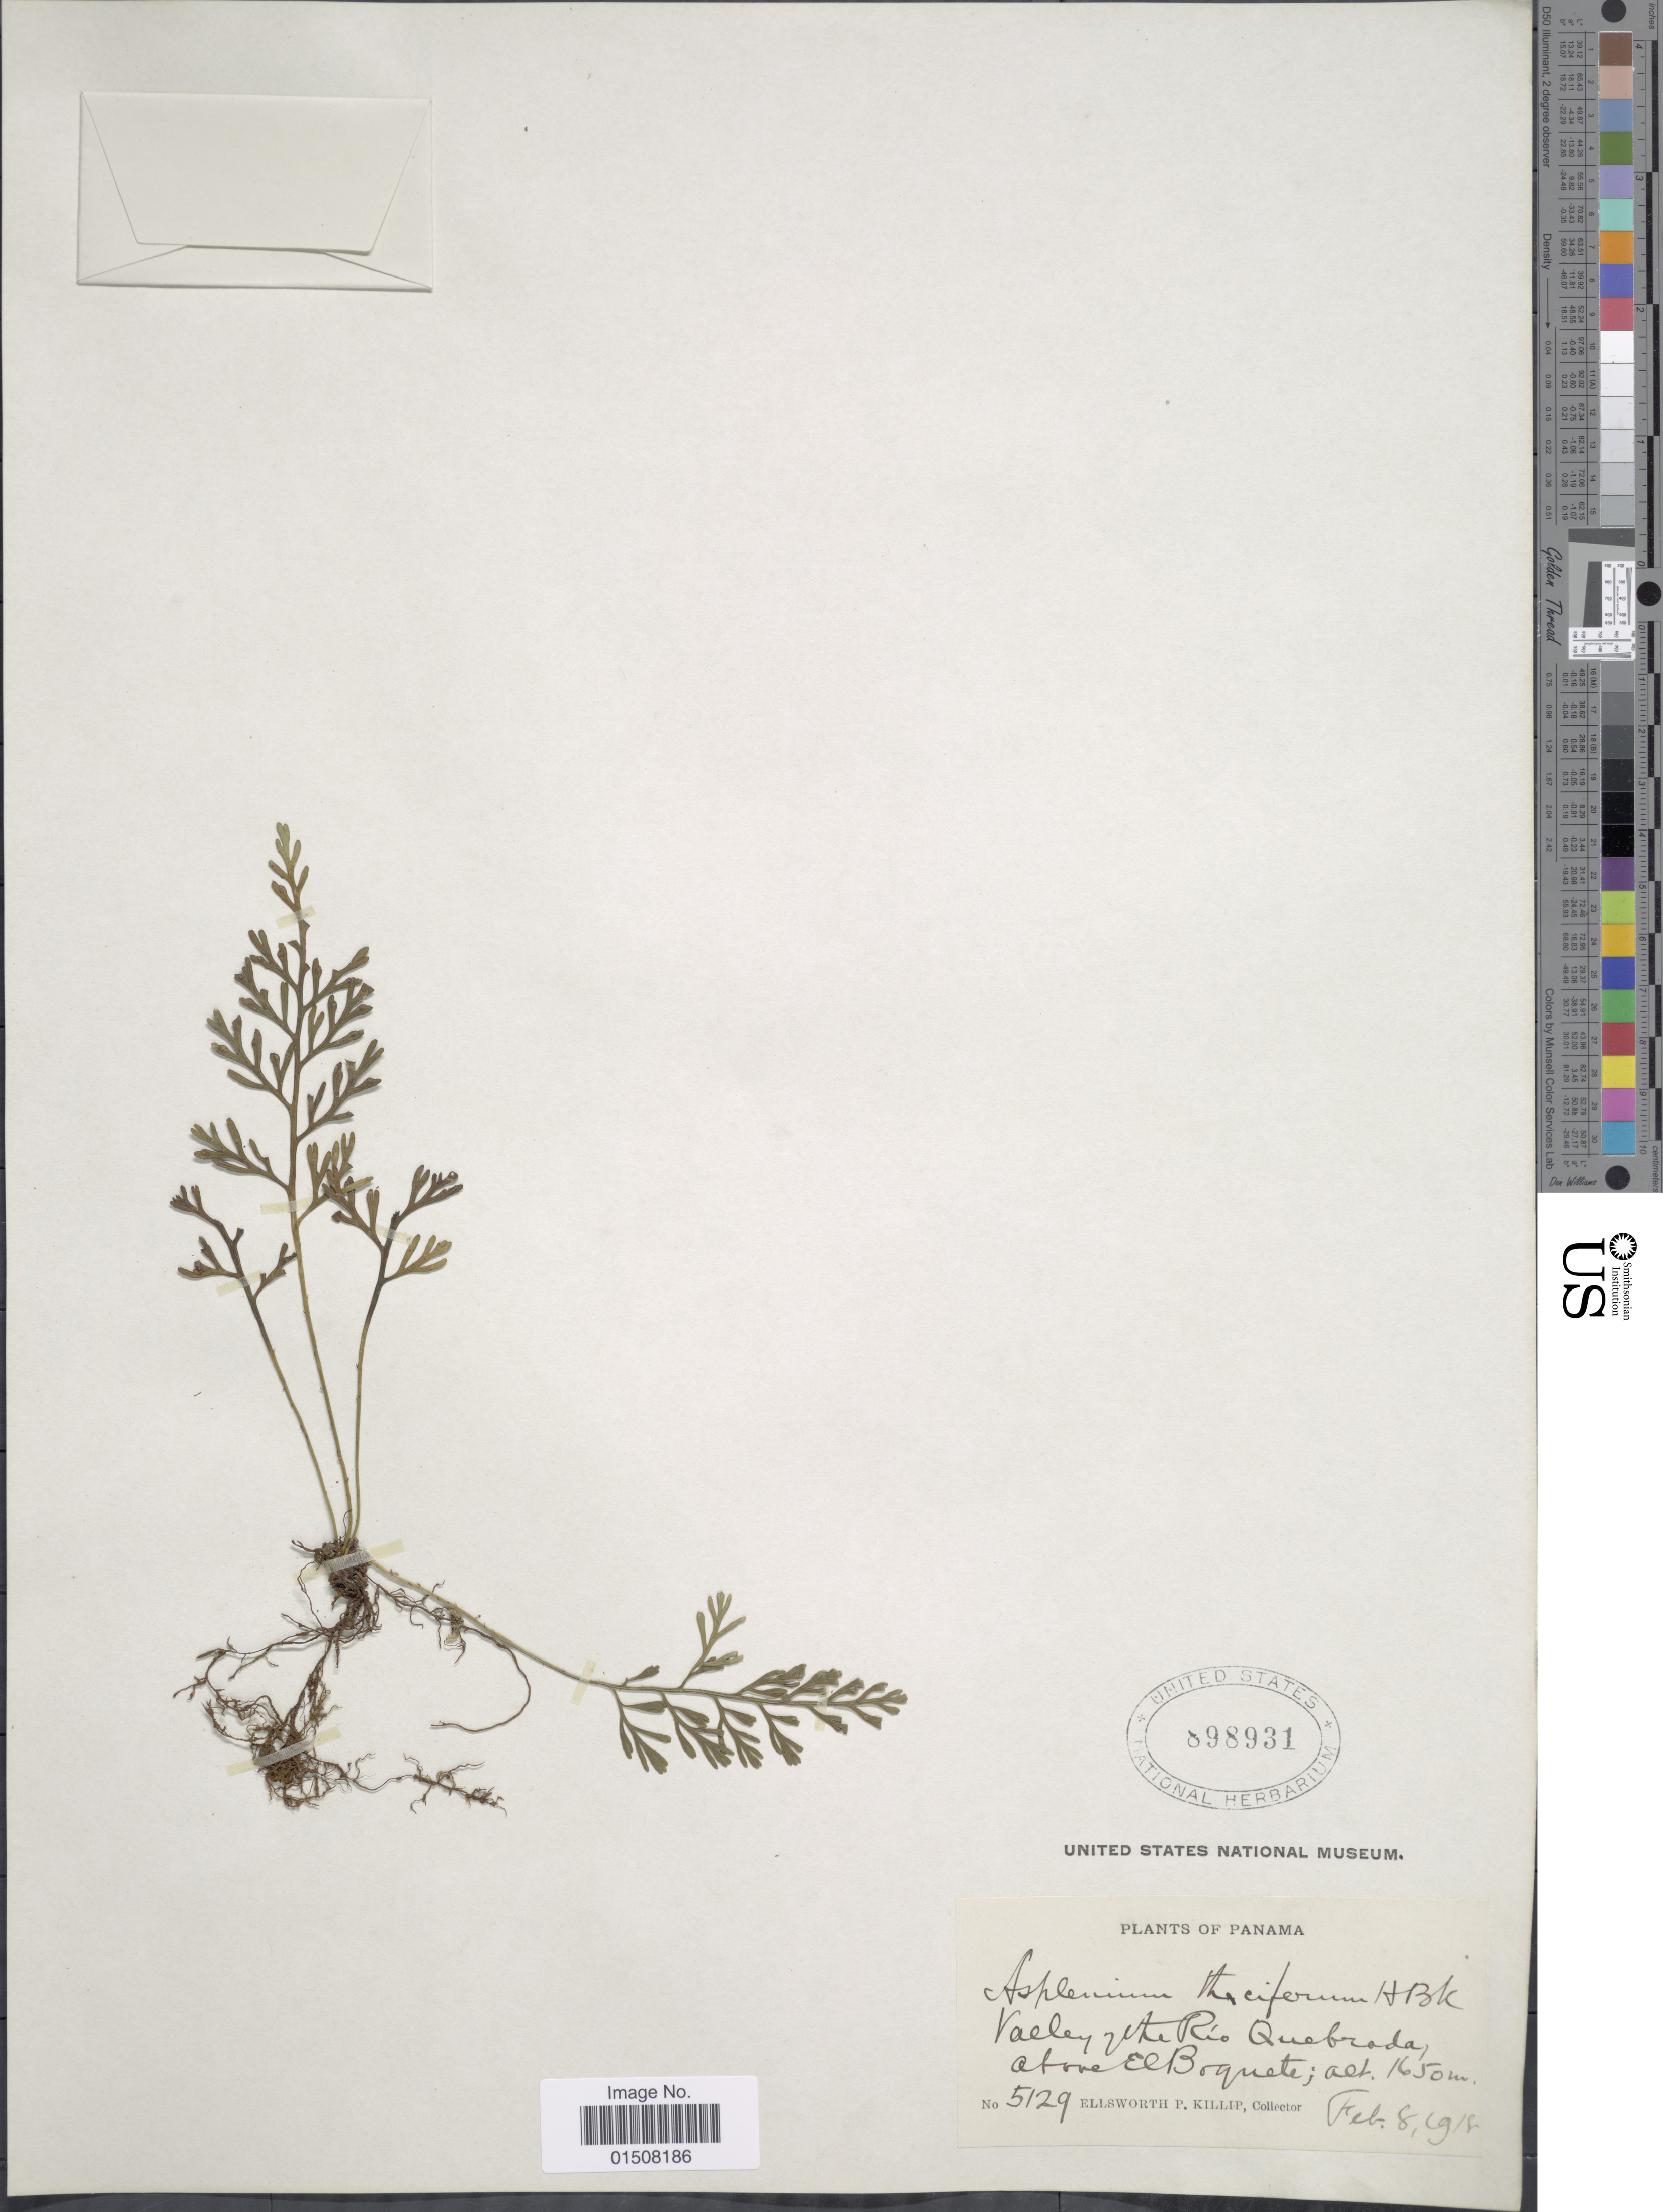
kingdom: Plantae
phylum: Tracheophyta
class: Polypodiopsida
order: Polypodiales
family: Aspleniaceae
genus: Asplenium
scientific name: Asplenium theciferum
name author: (Kunth) Mett.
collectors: E. P. Killip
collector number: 5129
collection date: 1918-02-08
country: Panama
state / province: Chiriqui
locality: Valley the Rio Quebrada, above El Boquete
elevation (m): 1650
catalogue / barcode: US 898931